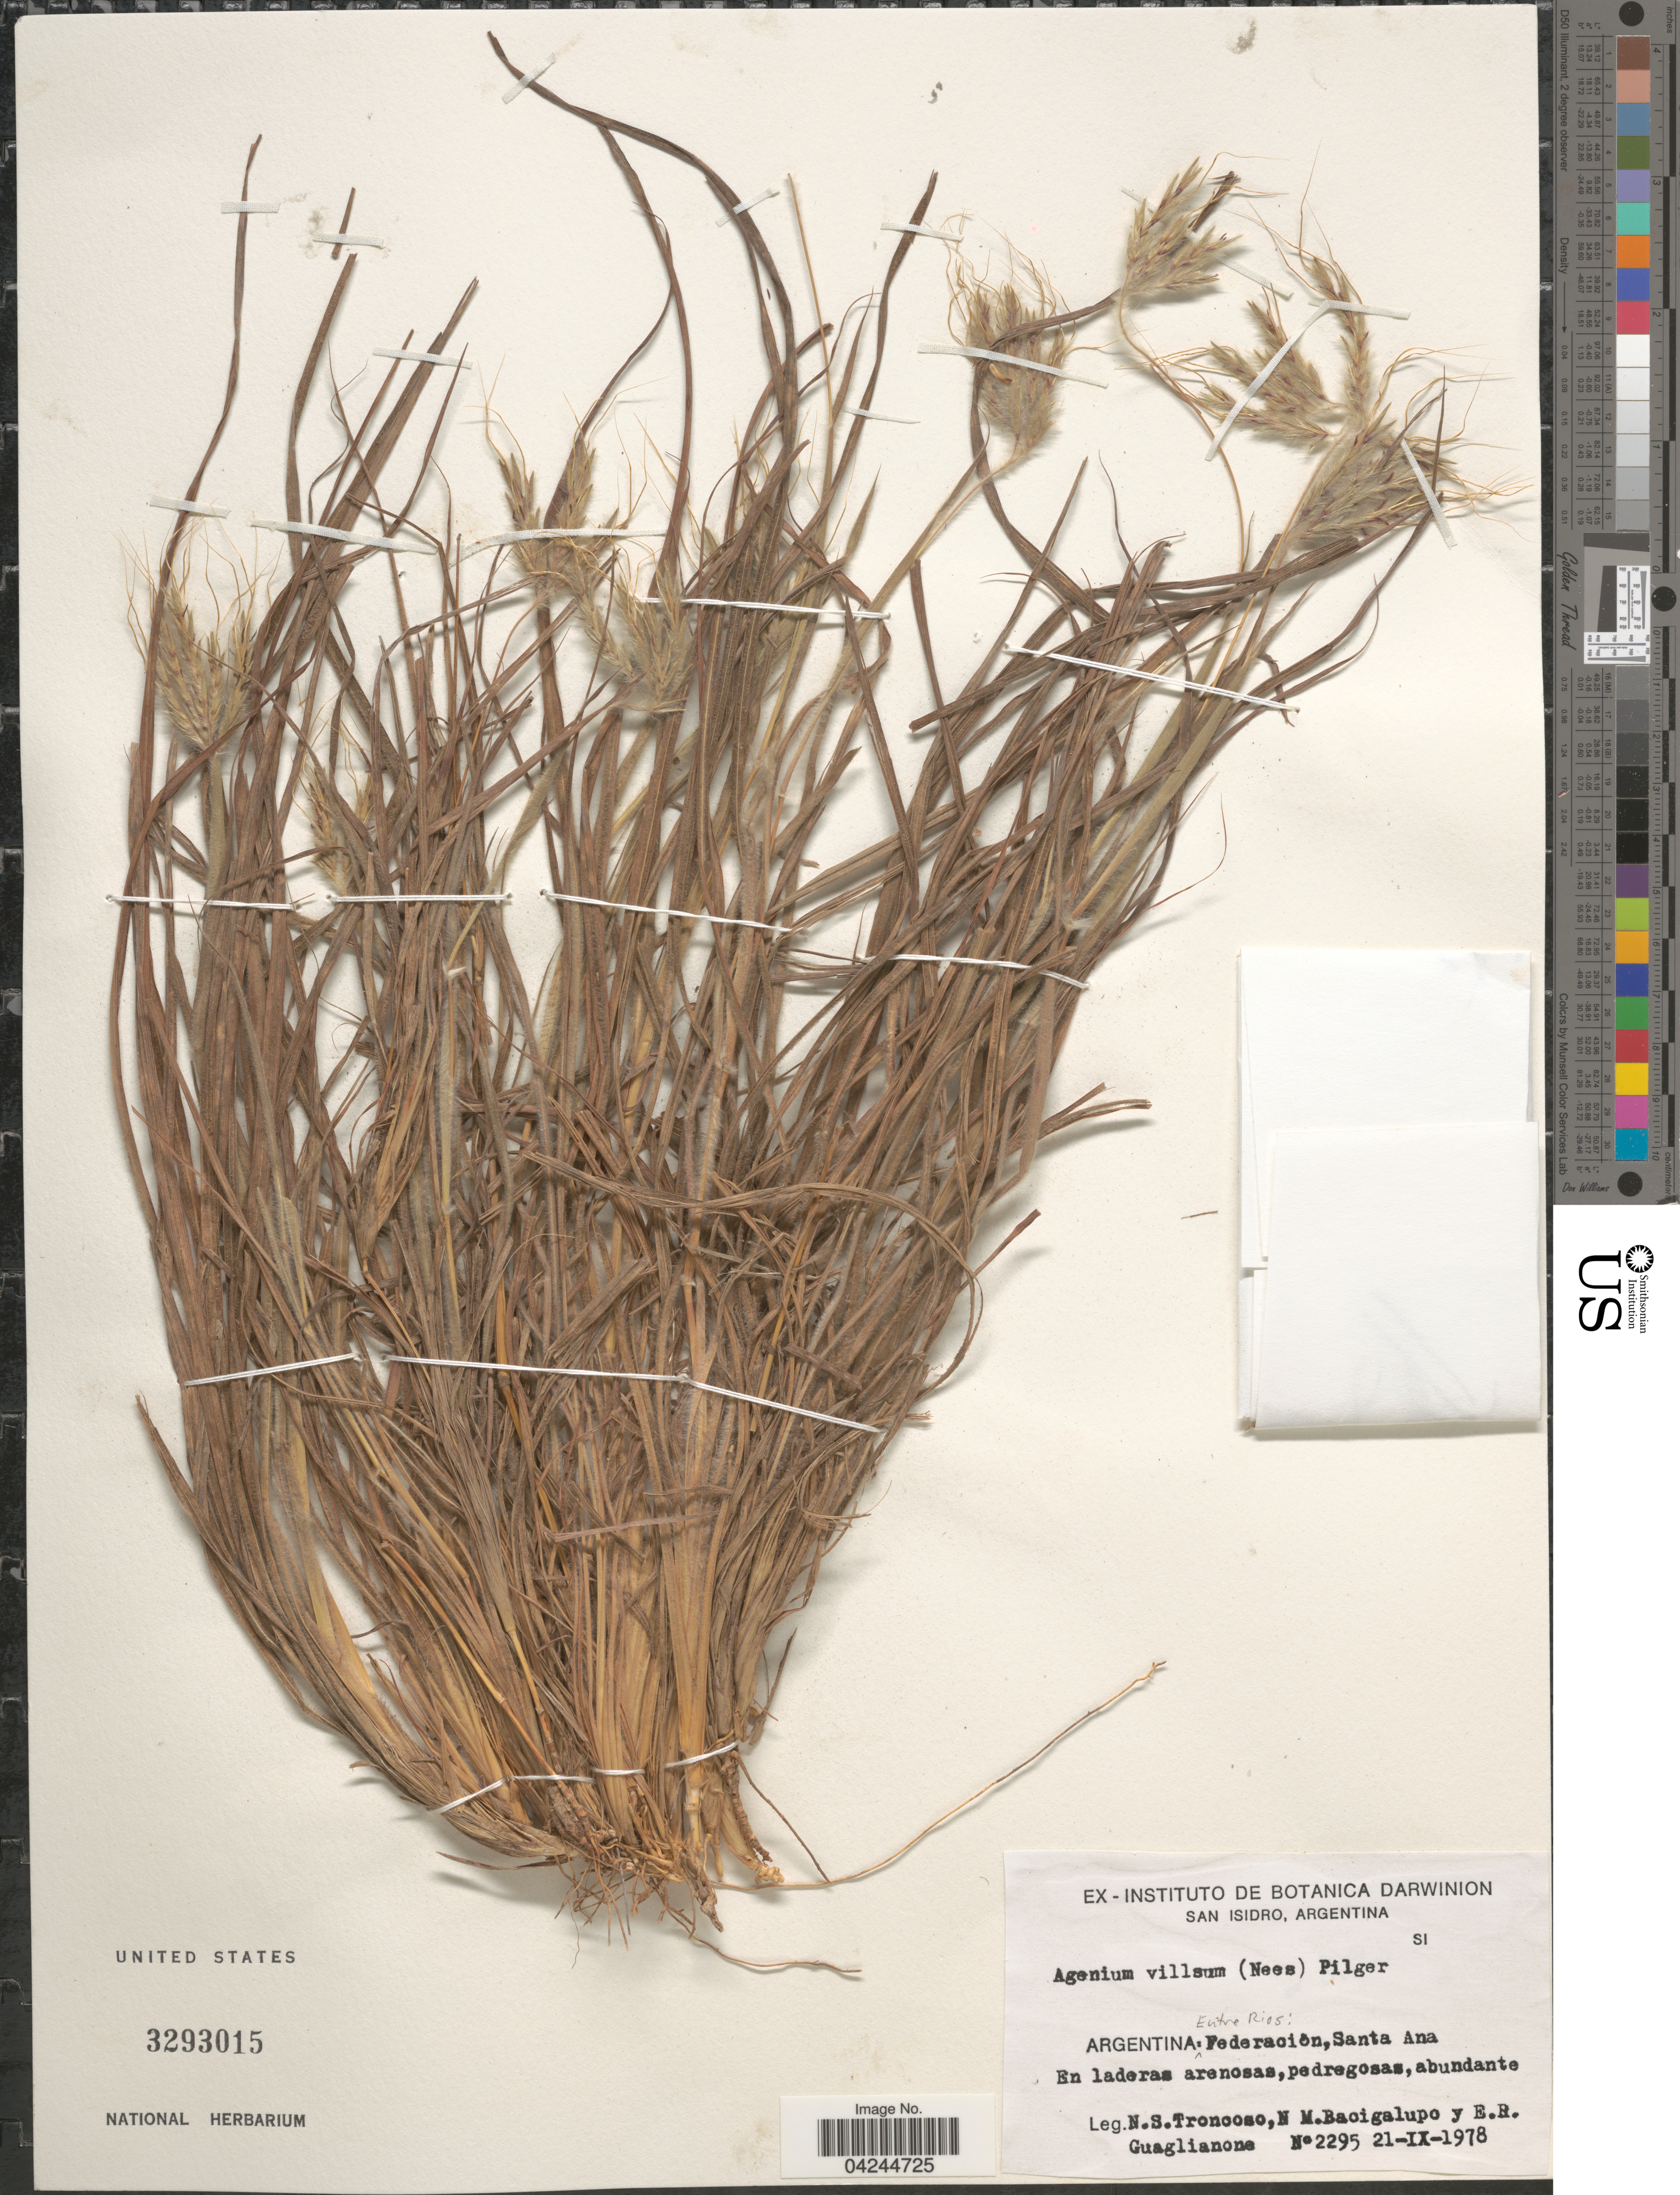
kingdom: Plantae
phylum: Tracheophyta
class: Liliopsida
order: Poales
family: Poaceae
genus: Agenium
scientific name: Agenium villosum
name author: (Nees) Pilg.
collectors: N. Troncoso, N. M. Bacigalupo & E. R. Guaglianone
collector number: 2295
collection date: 1978-09-21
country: Argentina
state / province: Entre Rios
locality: Federación, Santa Ana.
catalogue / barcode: US 3293015